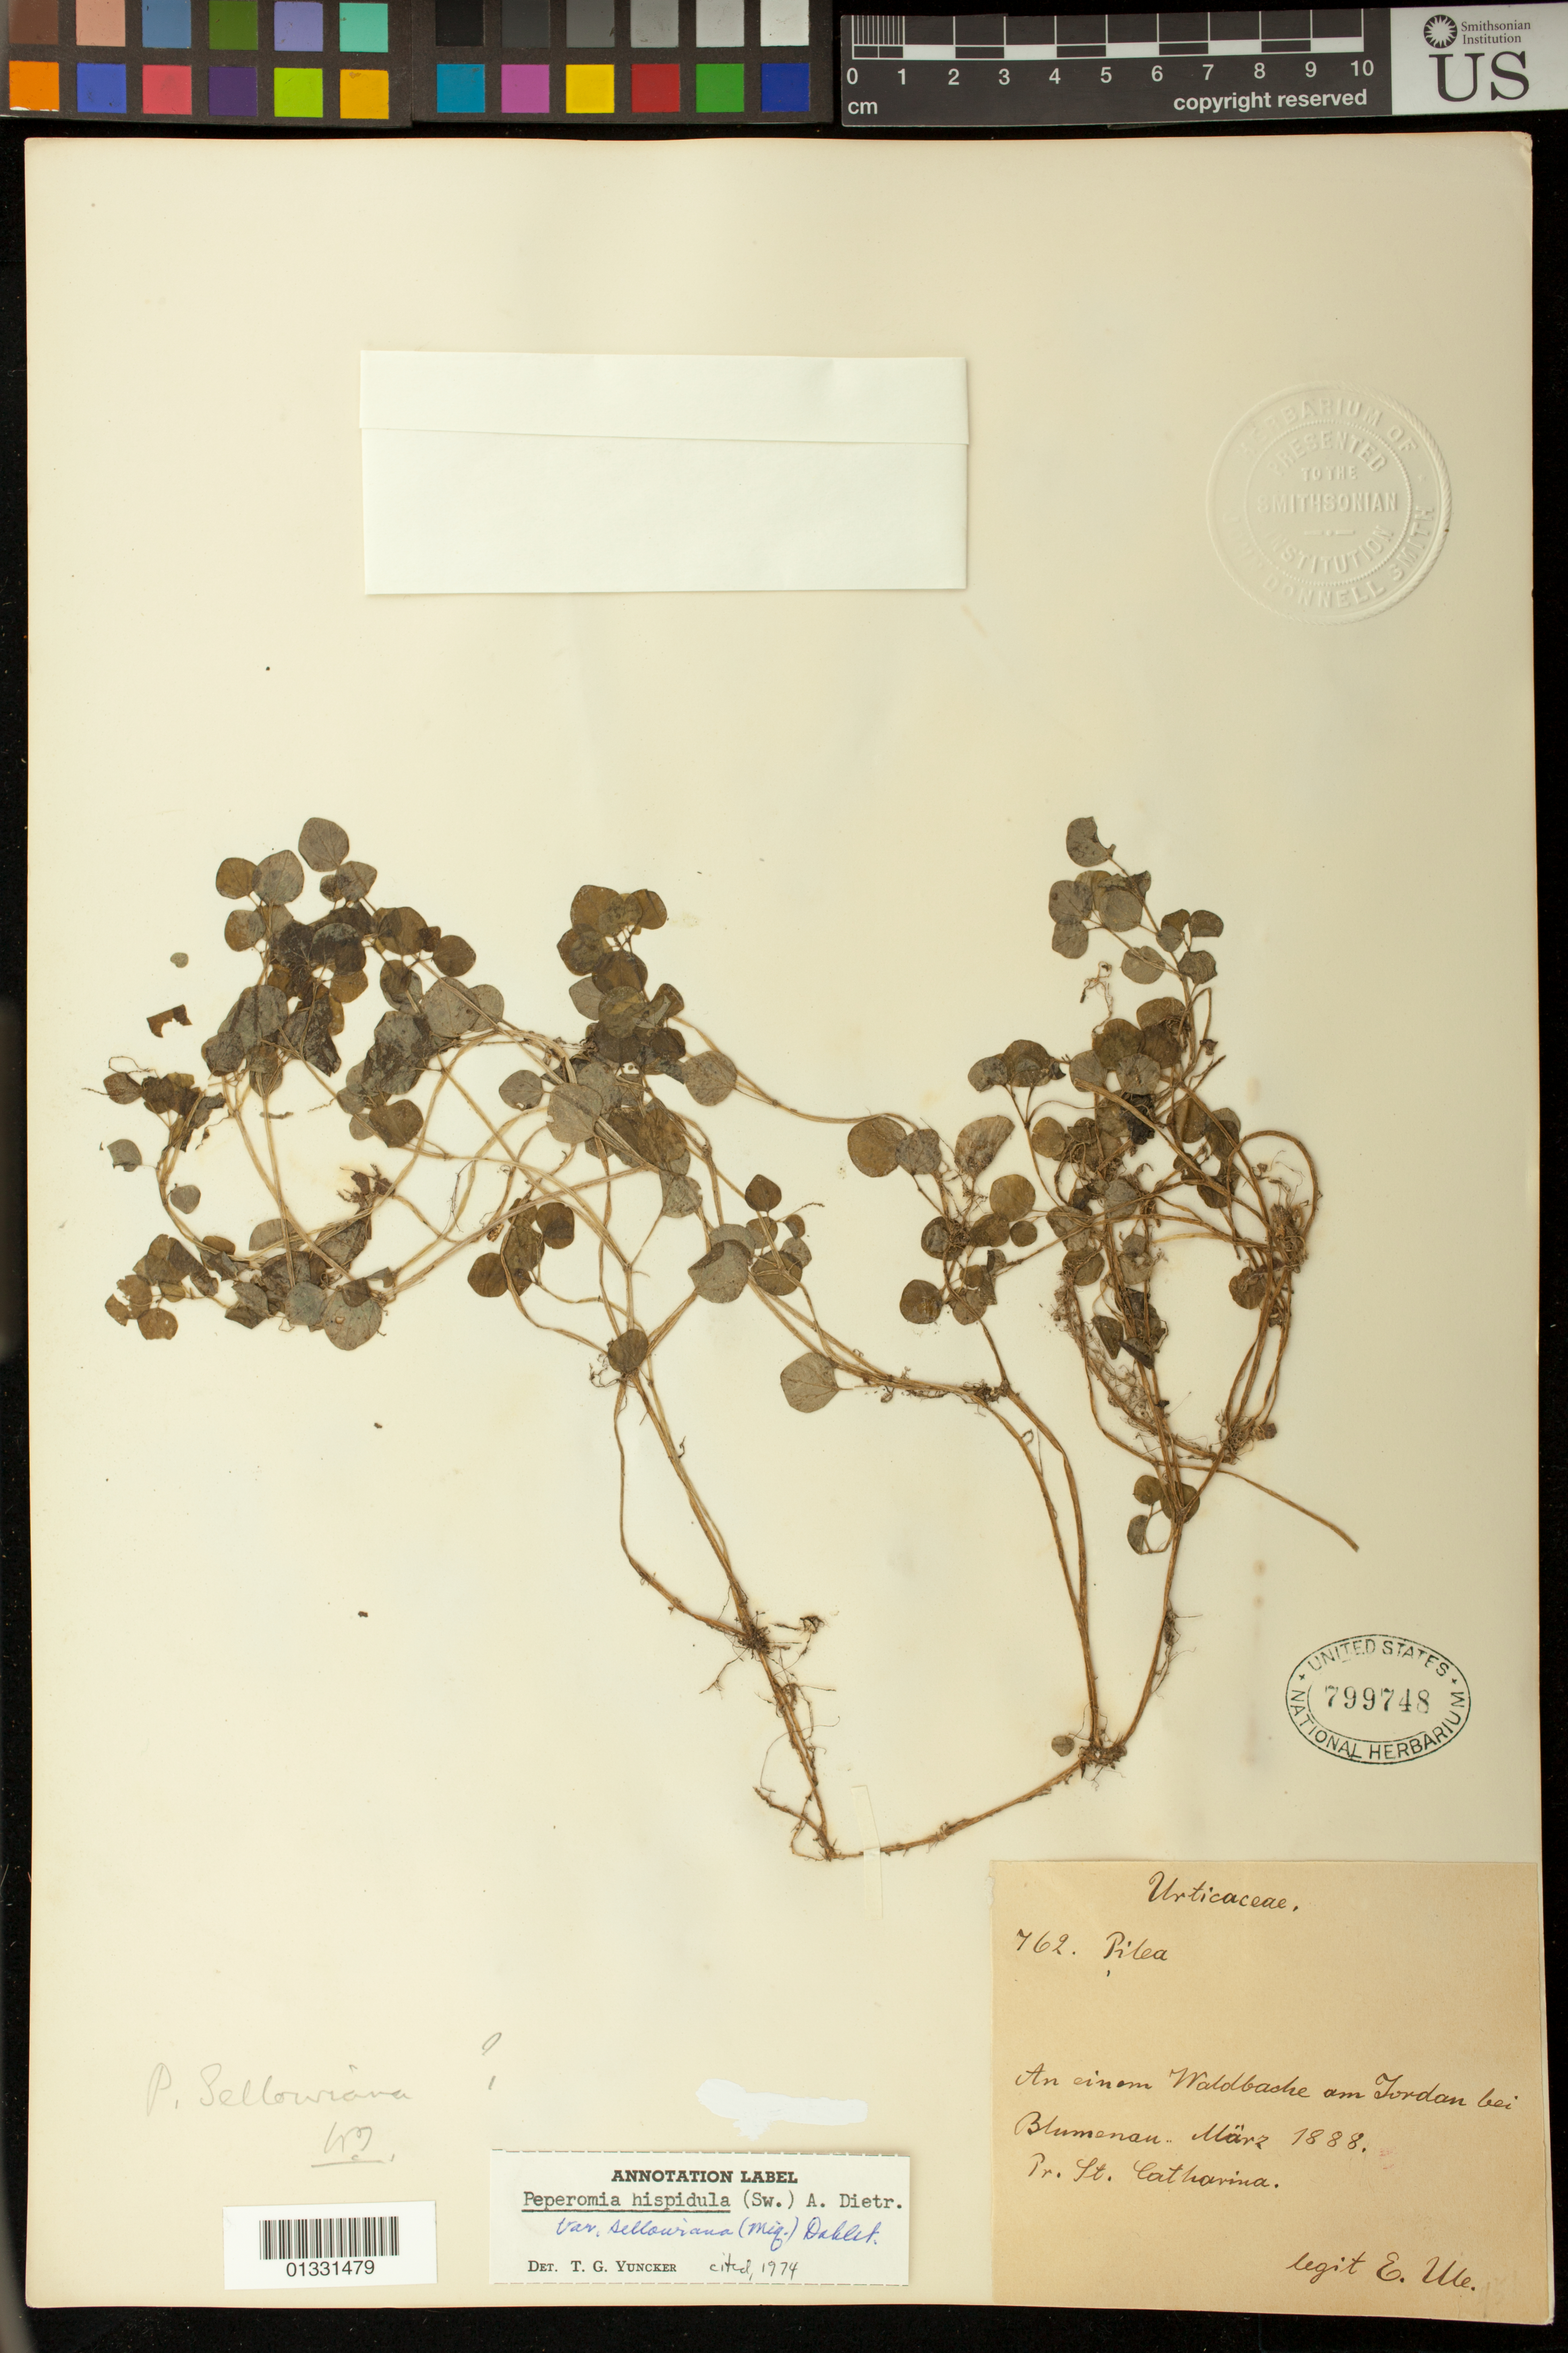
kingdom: Plantae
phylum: Tracheophyta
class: Magnoliopsida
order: Piperales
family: Piperaceae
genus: Peperomia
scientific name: Peperomia hispidula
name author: (Sw.) A. Dietr.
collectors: E. H. Ule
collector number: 762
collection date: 1888-03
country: Brazil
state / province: Santa Catarina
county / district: Blumenau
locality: Am Jordam bei Blumenau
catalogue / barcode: US 799748